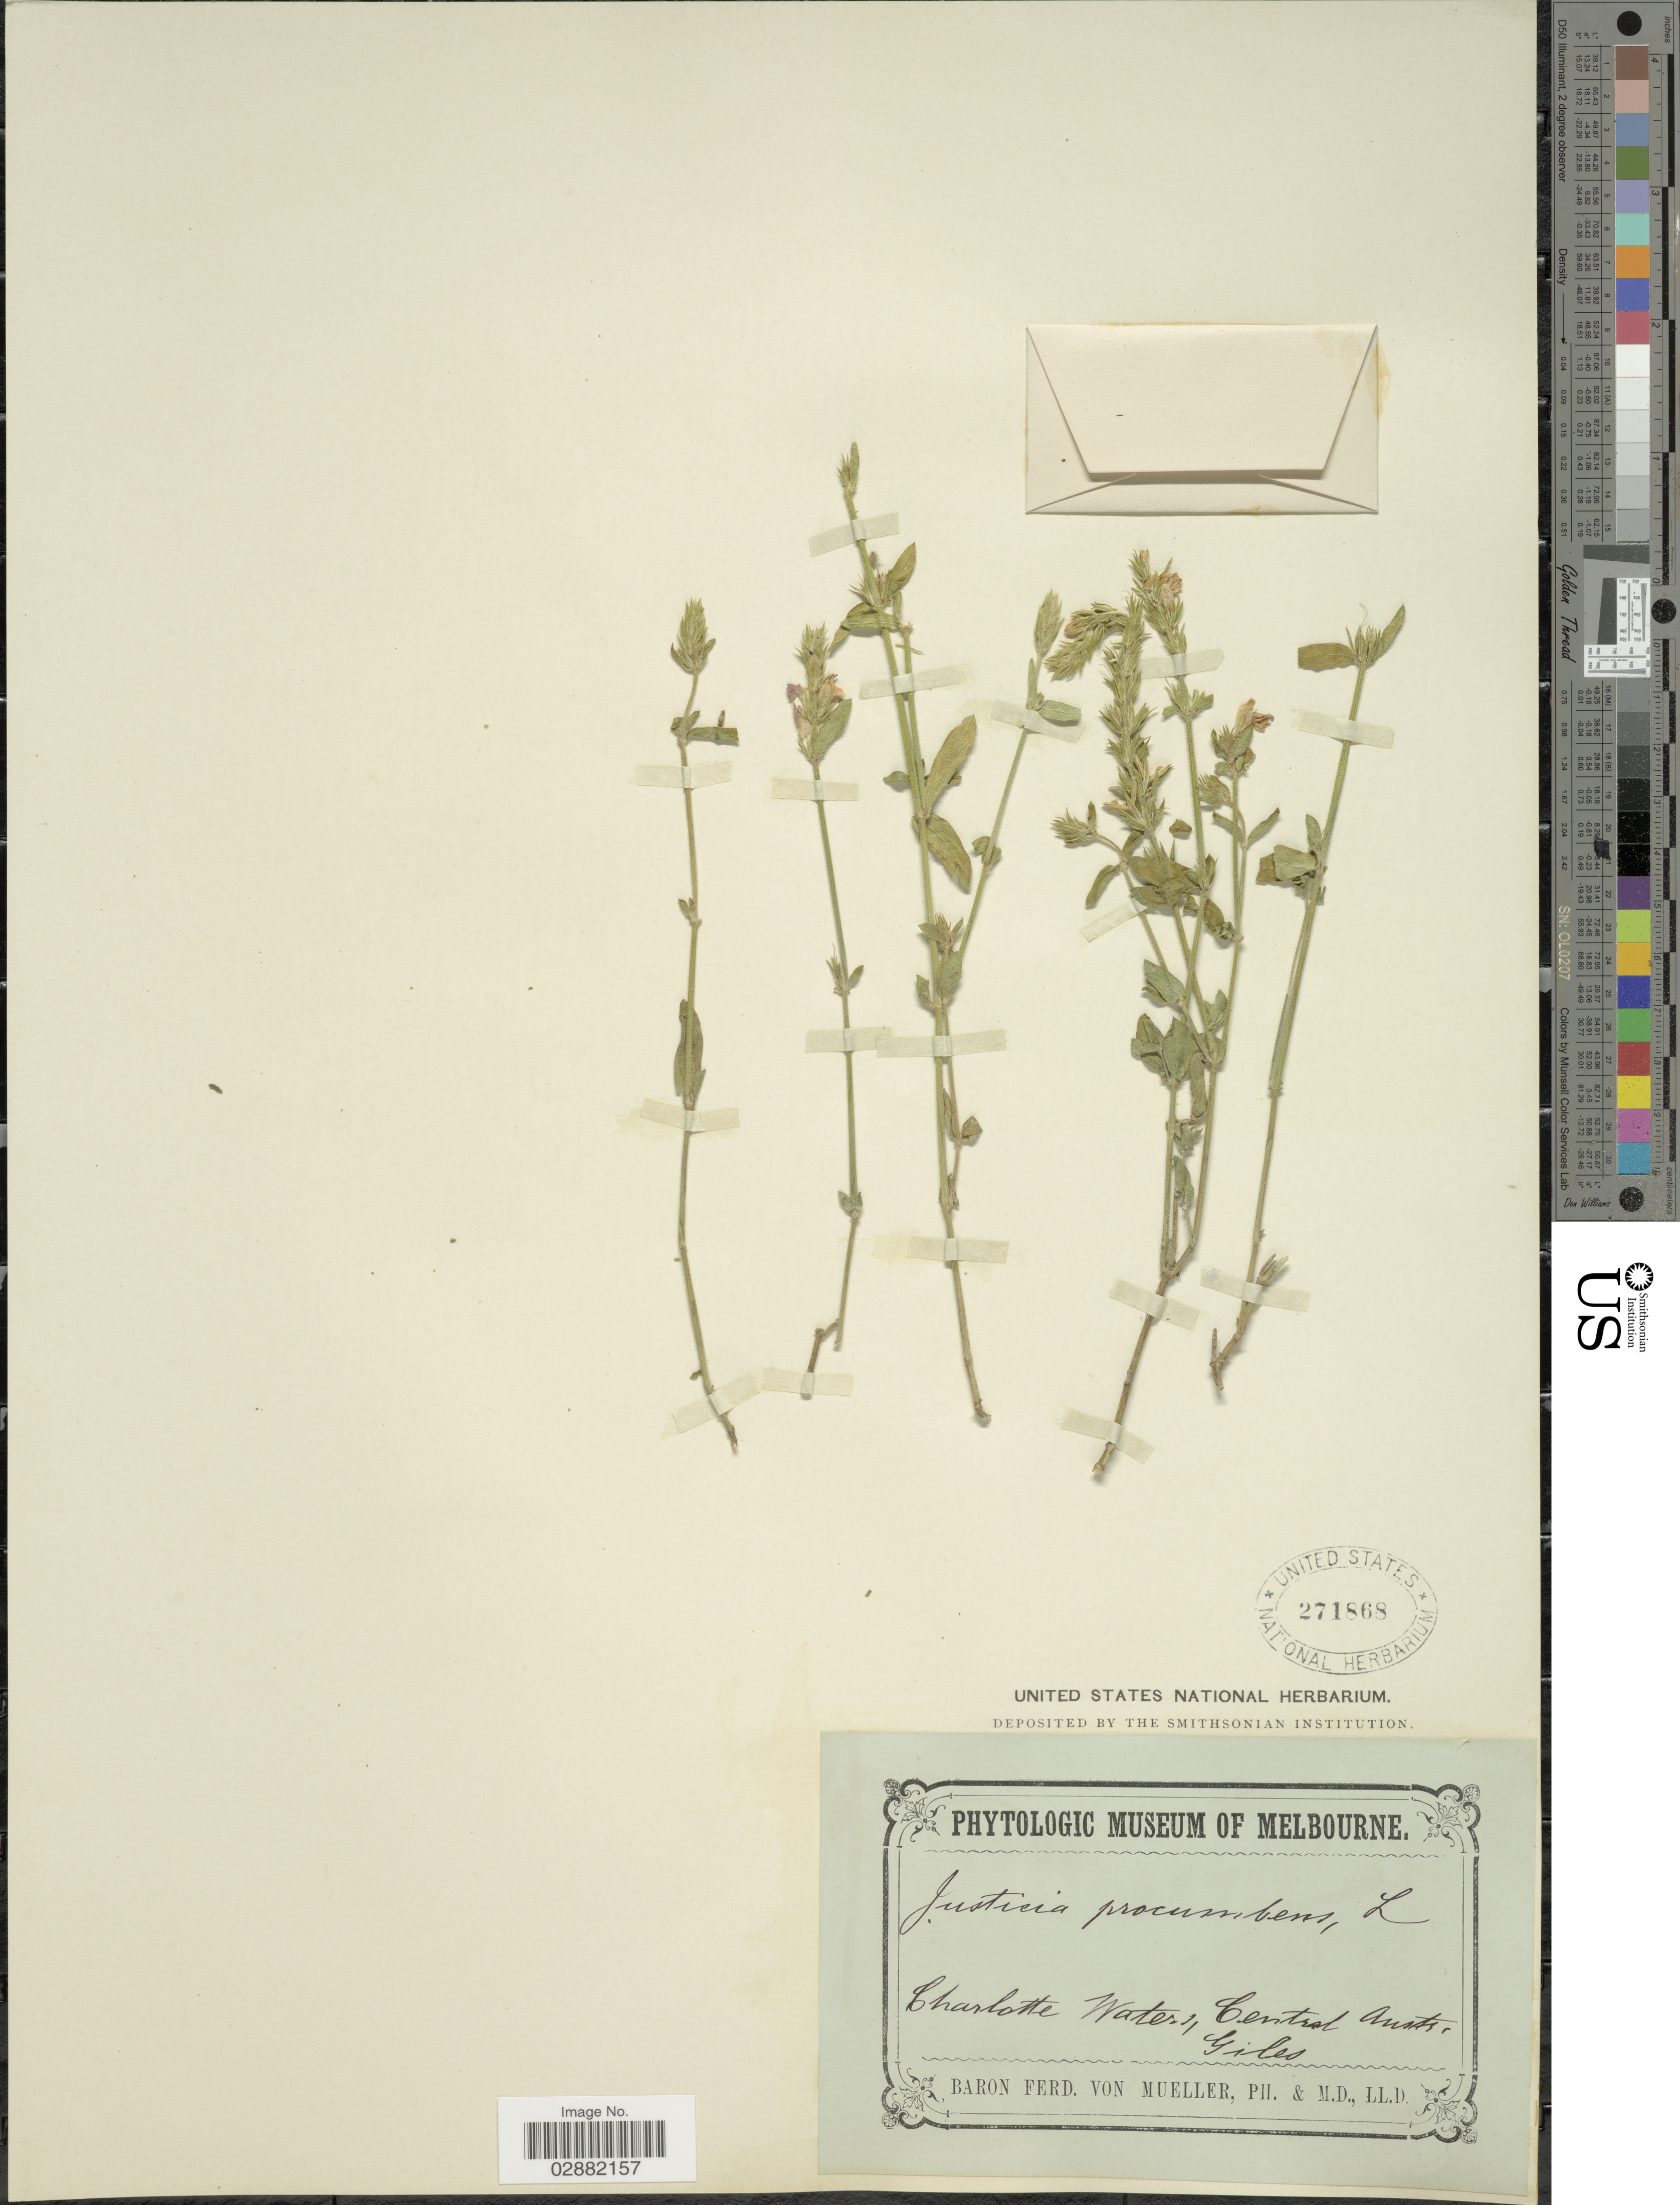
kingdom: Plantae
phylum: Tracheophyta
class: Magnoliopsida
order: Lamiales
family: Acanthaceae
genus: Justicia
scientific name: Justicia procumbens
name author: L.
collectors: Giles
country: Australia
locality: Charlotte Water, Central Austr.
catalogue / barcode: US 271868